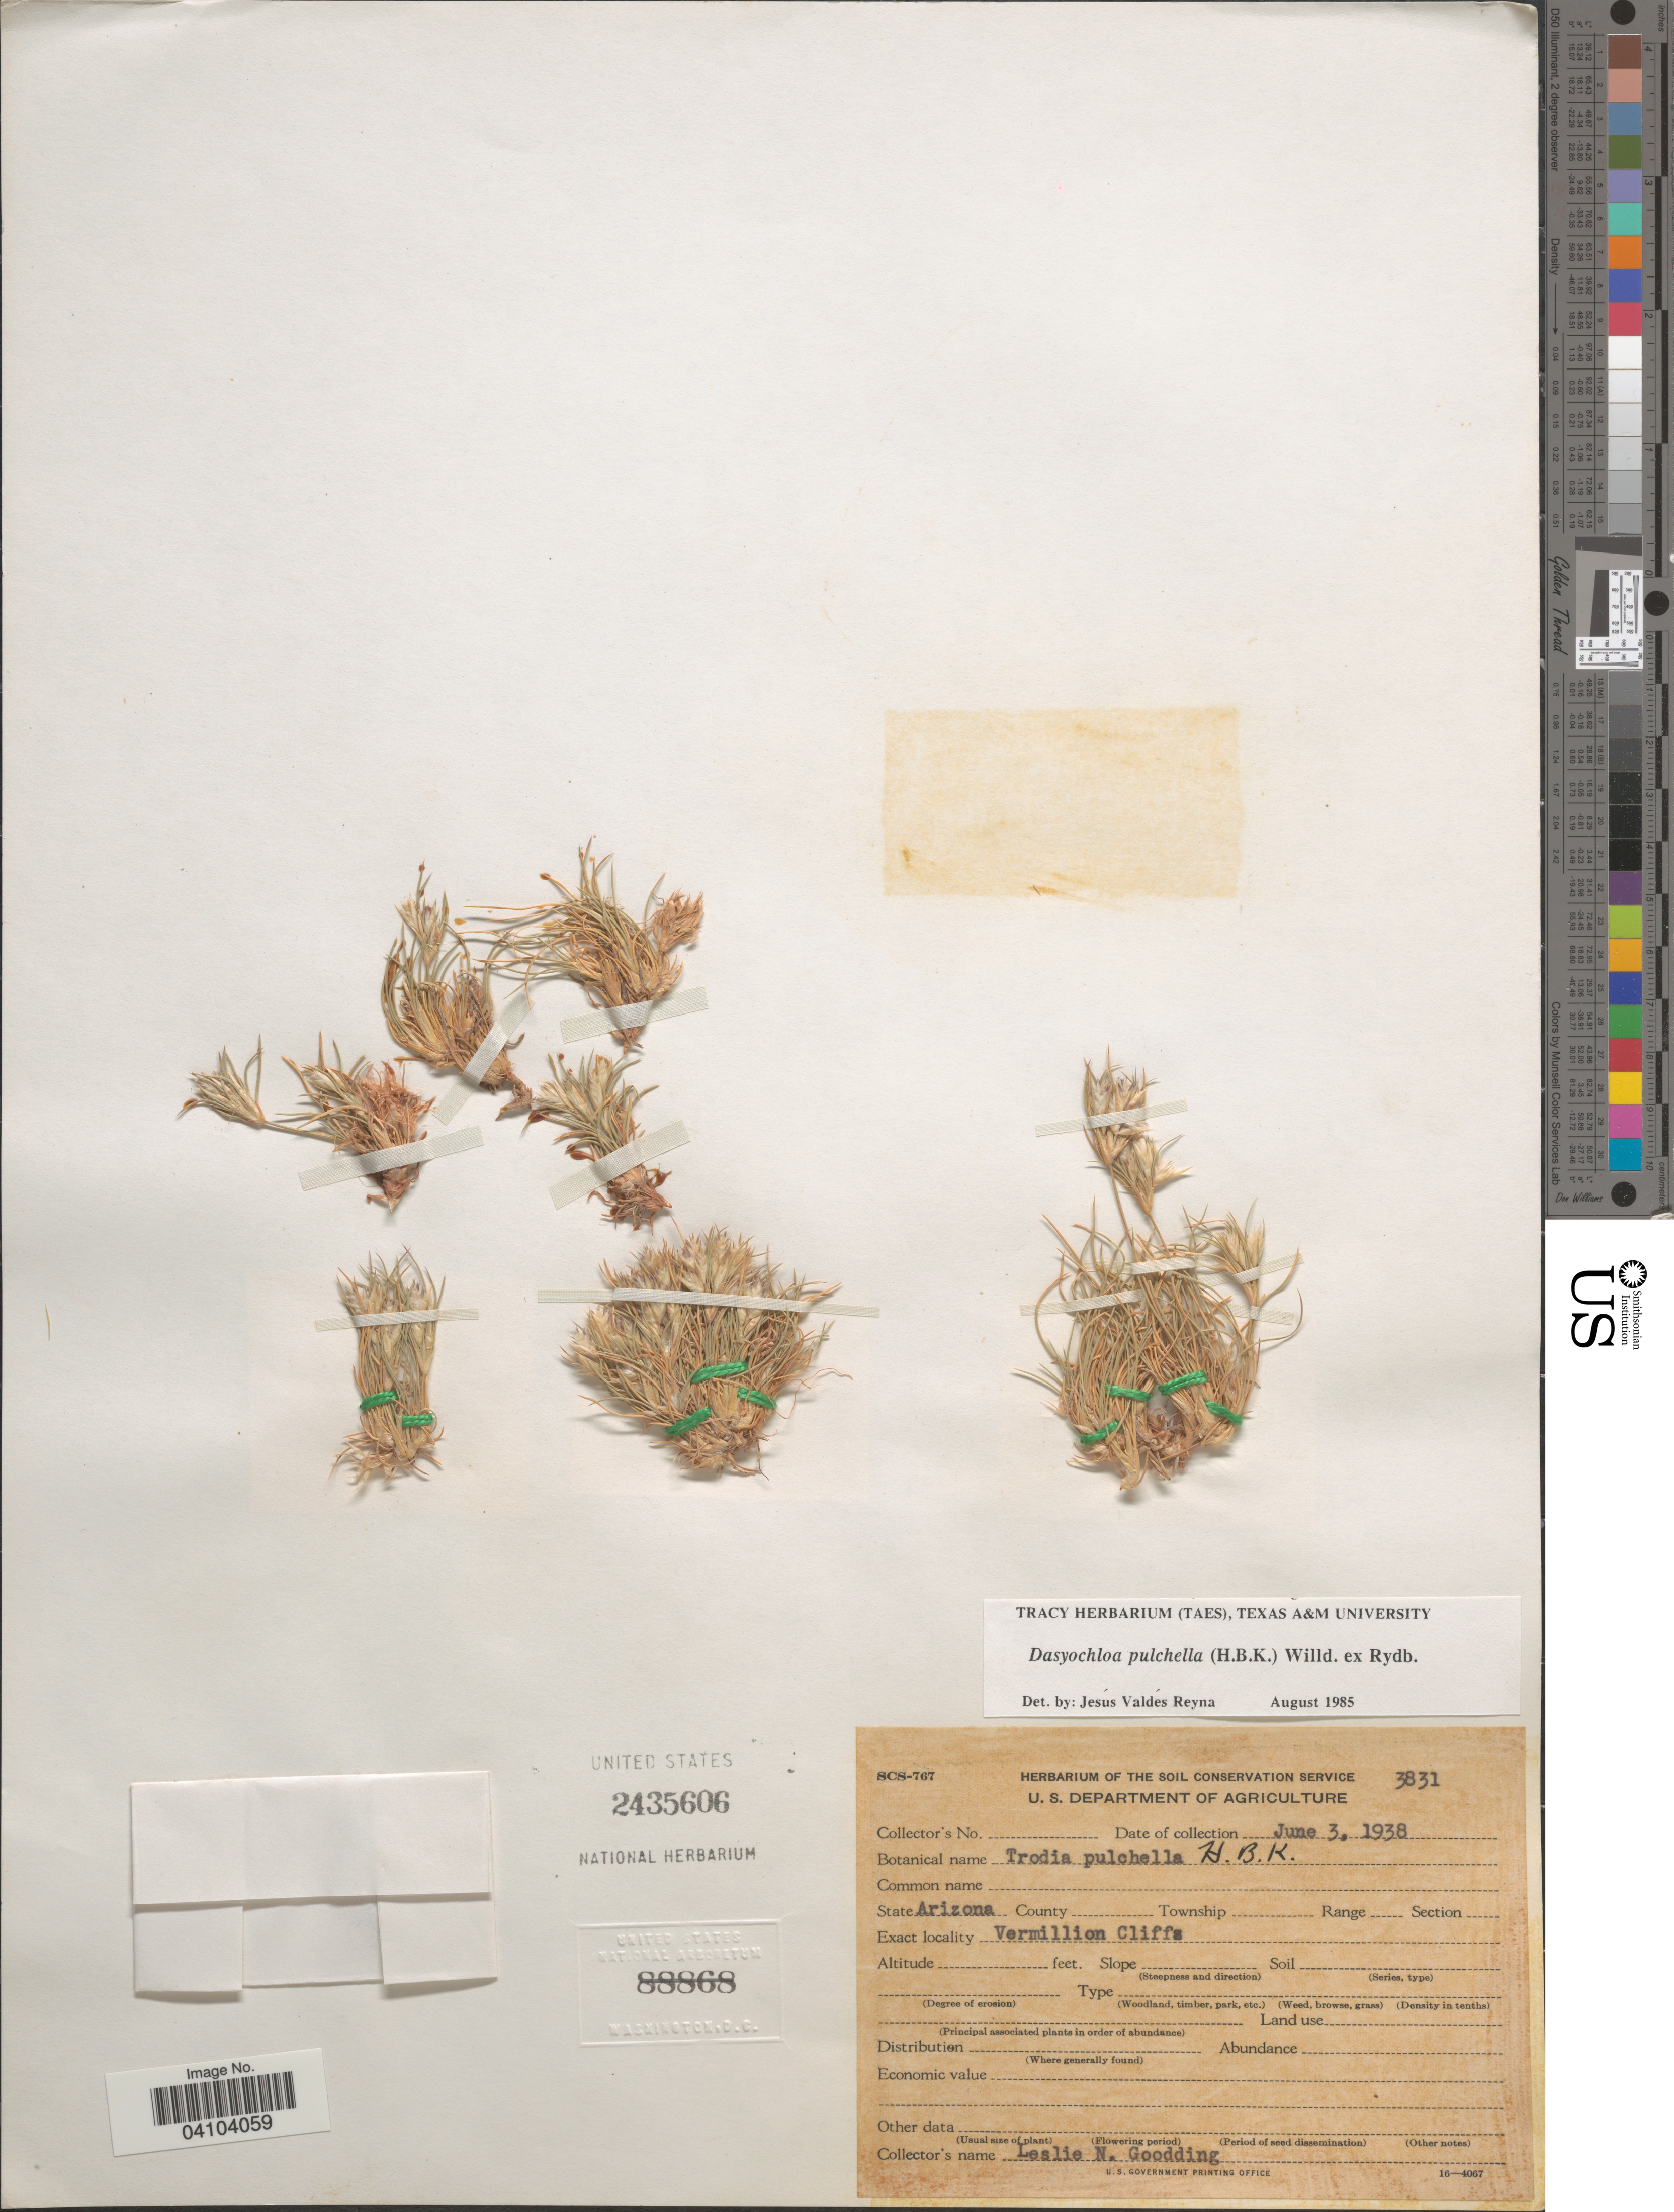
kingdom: Plantae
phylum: Tracheophyta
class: Liliopsida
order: Poales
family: Poaceae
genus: Dasyochloa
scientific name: Dasyochloa pulchella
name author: (Kunth) Willd. ex Rydb.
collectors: L. N. Goodding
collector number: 3831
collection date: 1938-06-03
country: United States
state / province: Arizona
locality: Vermillion Cliffs.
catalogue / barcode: US 2435606